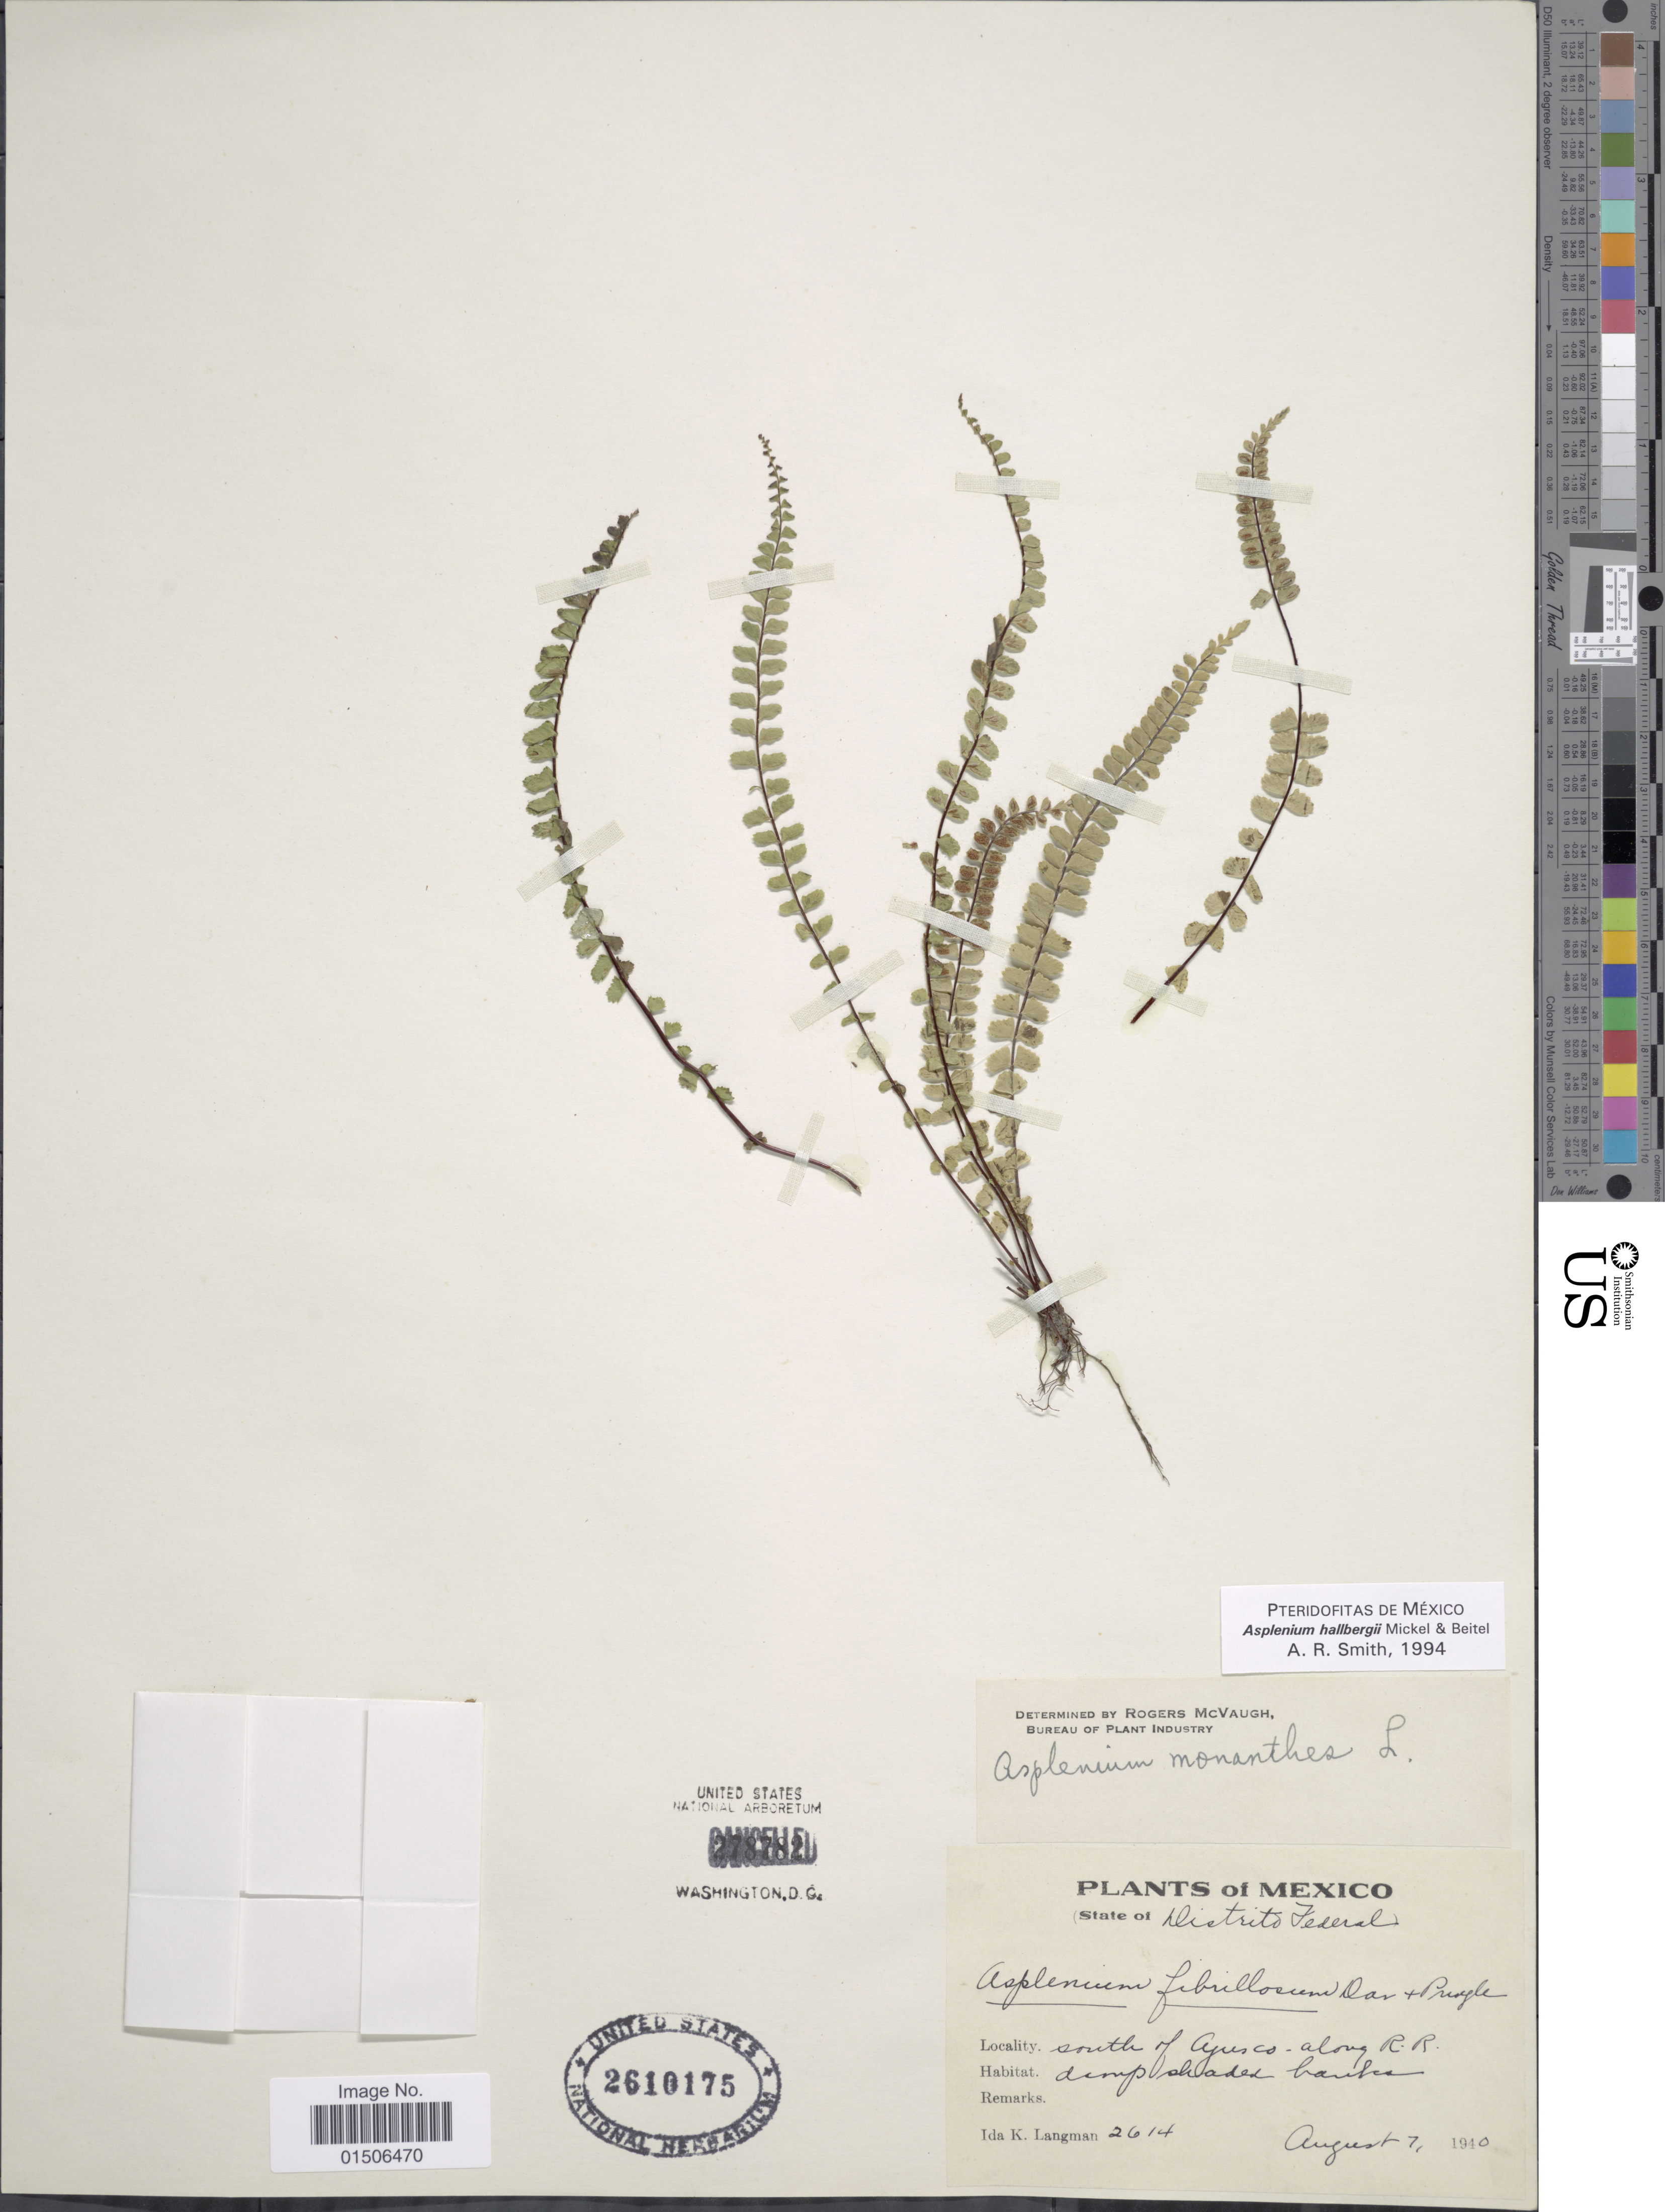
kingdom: Plantae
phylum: Tracheophyta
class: Polypodiopsida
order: Polypodiales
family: Aspleniaceae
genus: Asplenium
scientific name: Asplenium hallbergii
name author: Mickel & Beitel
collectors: I. K. Langman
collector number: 2614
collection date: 1940-08-07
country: Mexico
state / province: Distrito Federal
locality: Damp shaded banks, south of Ajusco - along R.R.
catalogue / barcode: US 2610175